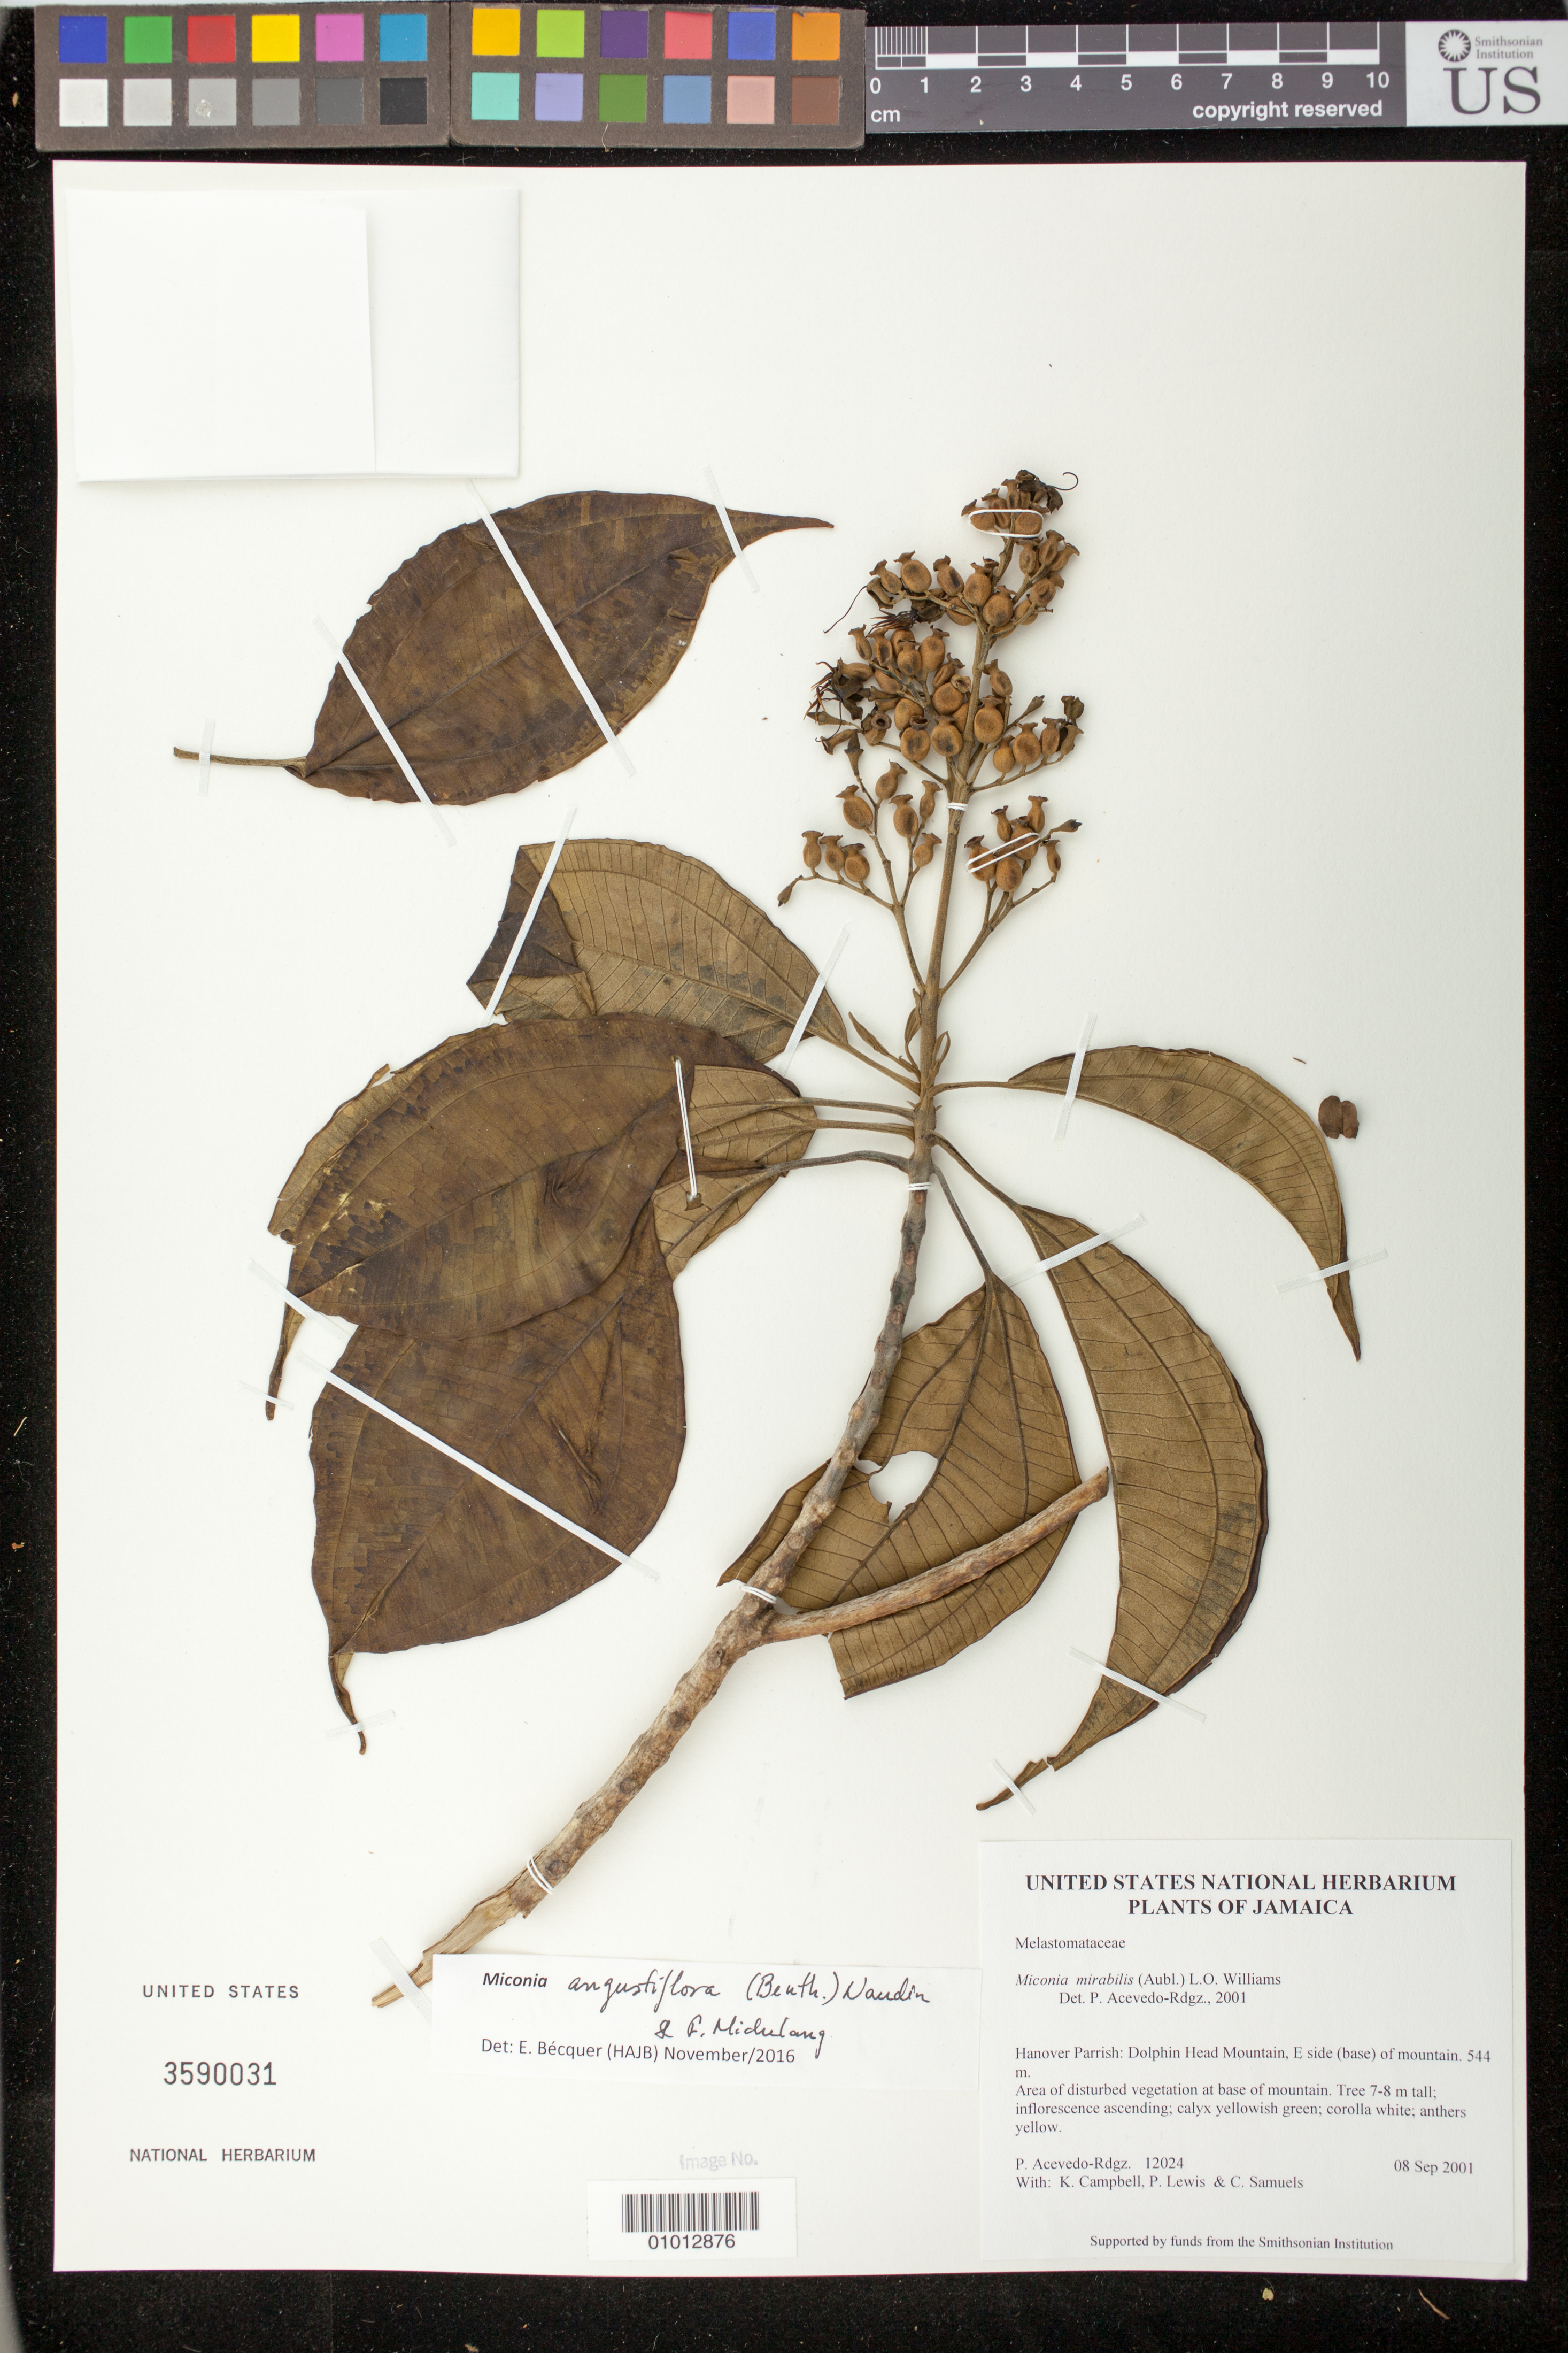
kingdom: Plantae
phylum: Tracheophyta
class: Magnoliopsida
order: Myrtales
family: Melastomataceae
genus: Miconia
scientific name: Miconia angustiflora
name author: (Benth.) Naudin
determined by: Bécquer Granados, E. R.; Michelangeli, F. A.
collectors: P. Acevedo-Rodr., K. Campbell, P. Lewis & C. Samuels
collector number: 12024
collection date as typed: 08 Sep 2001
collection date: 2001-09-08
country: Jamaica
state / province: Hanover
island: Jamaica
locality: Hanover Parrish: Dolphin Head Mountain, E side (base) of mountain.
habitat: Area of disturbed vegetation at base of mountain.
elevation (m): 544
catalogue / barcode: US 3590031